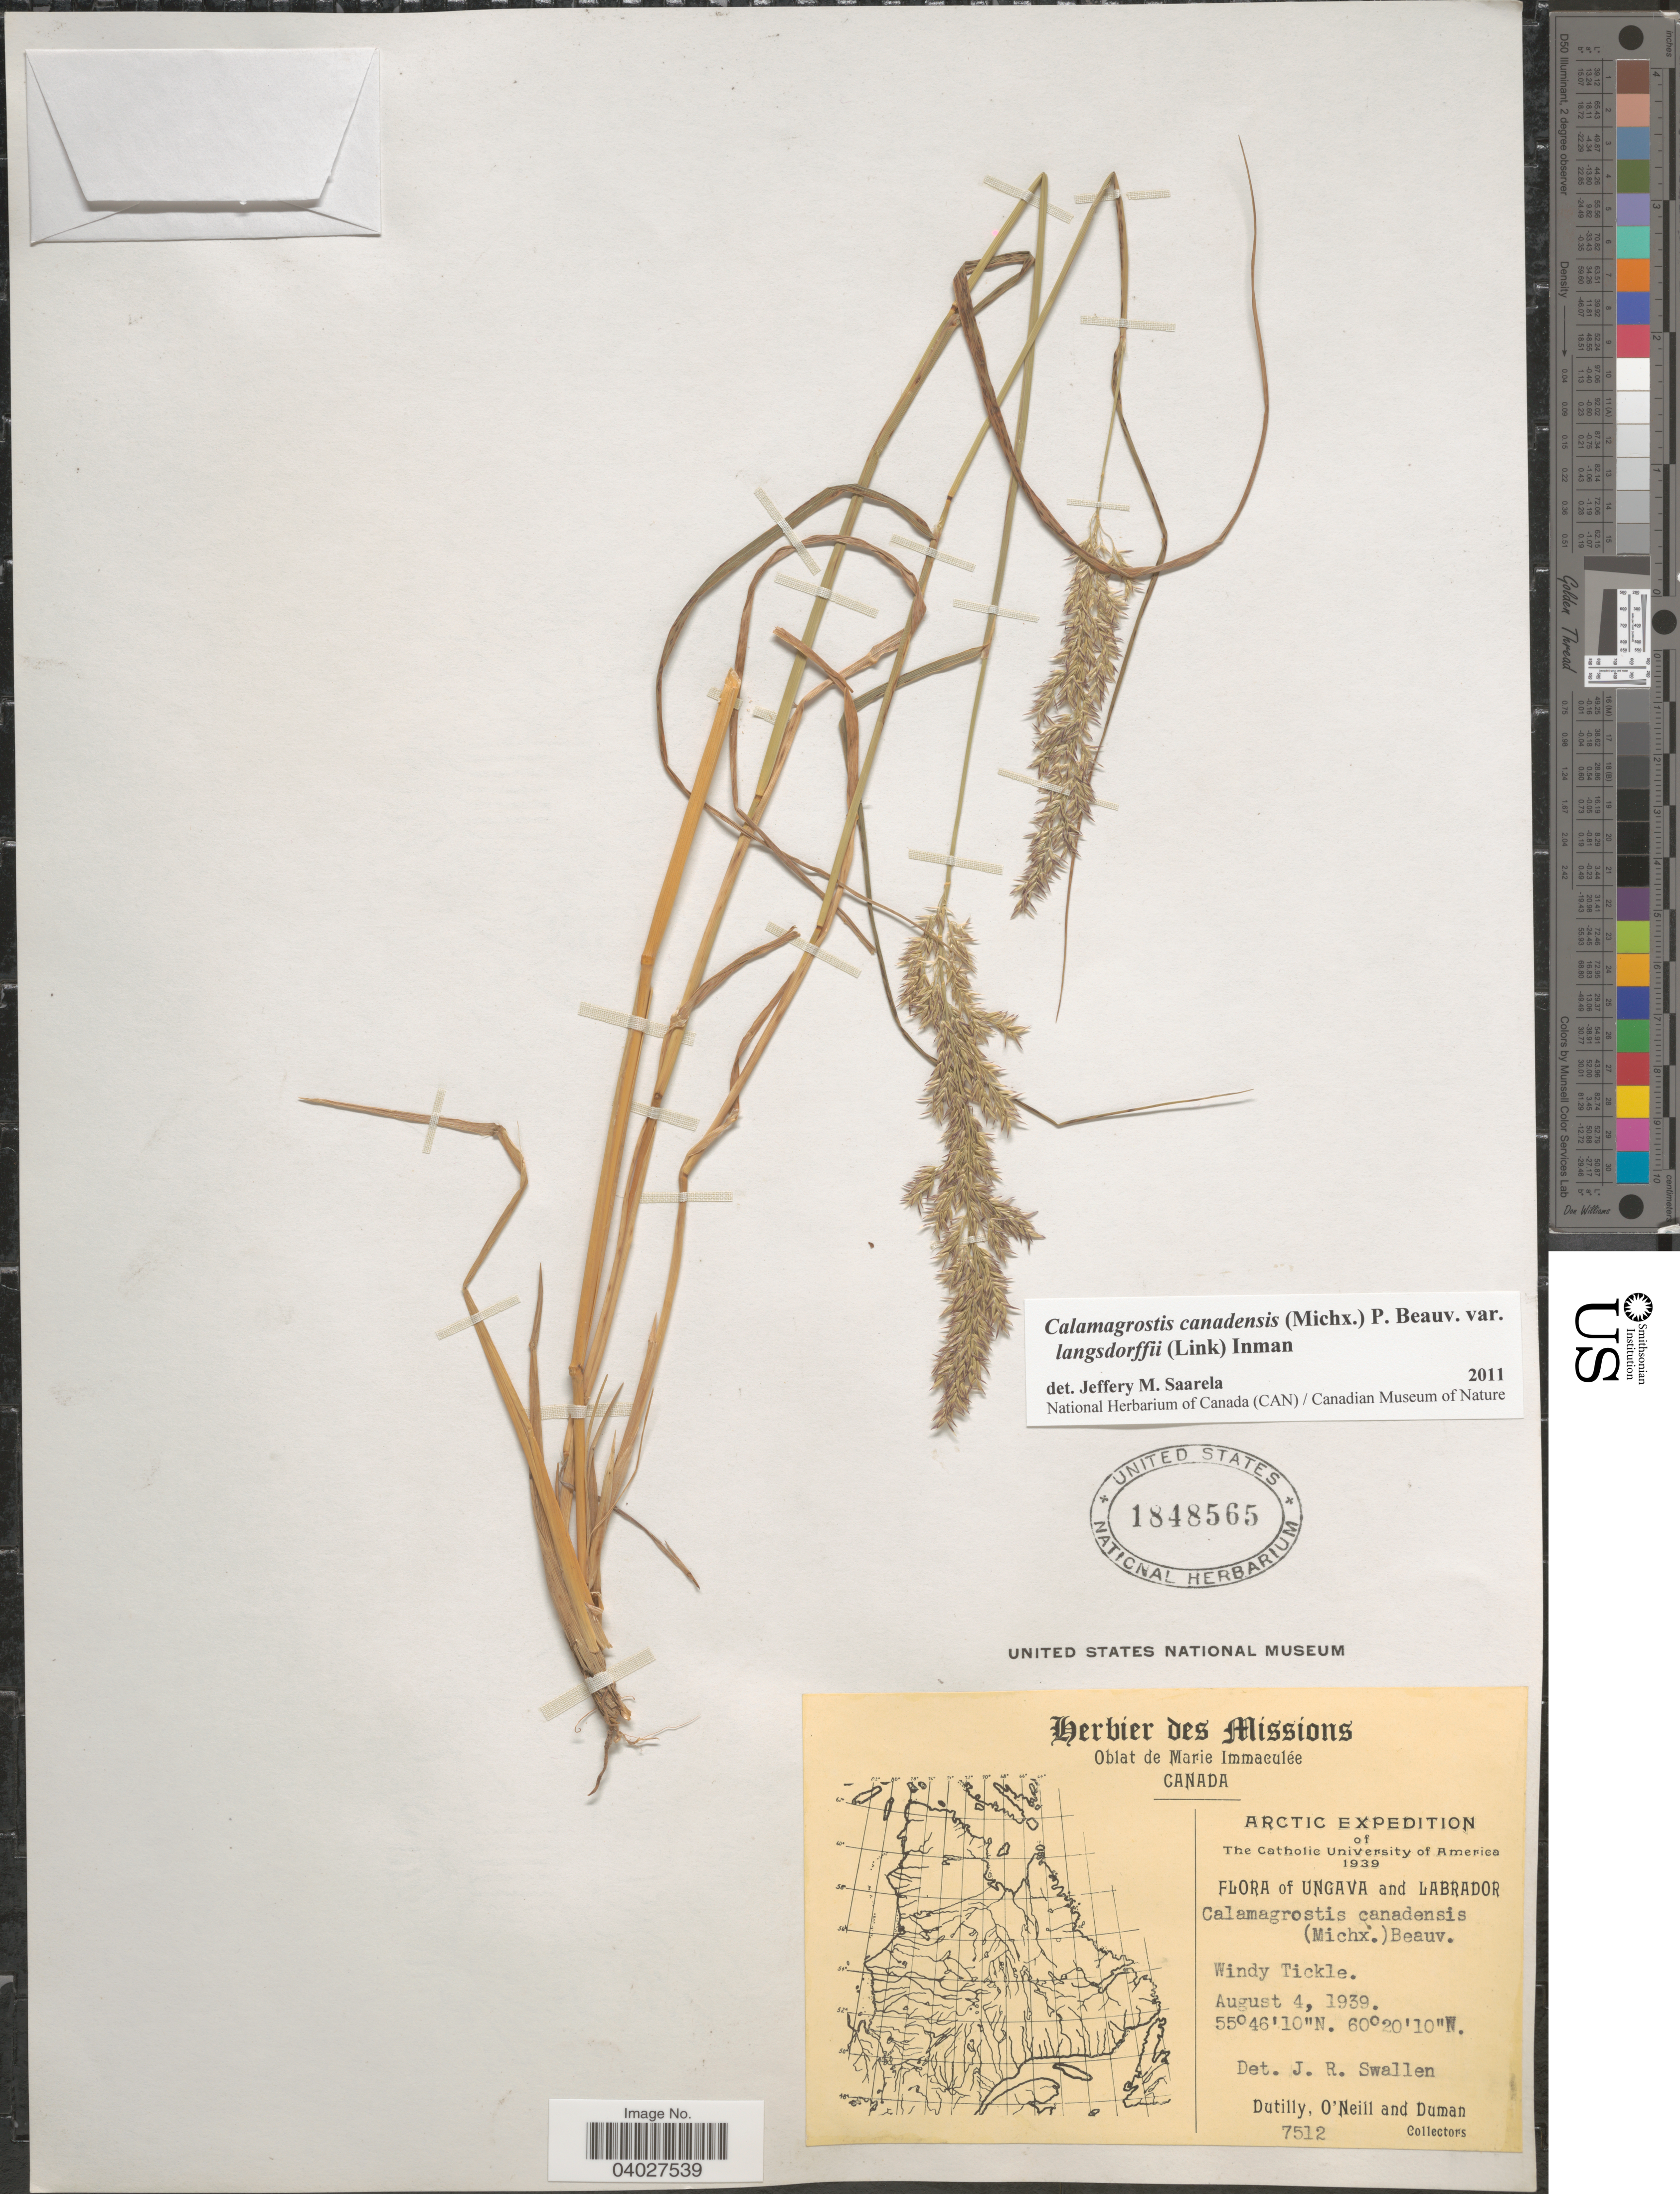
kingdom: Plantae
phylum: Tracheophyta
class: Liliopsida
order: Poales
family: Poaceae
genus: Calamagrostis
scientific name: Calamagrostis canadensis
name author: (Michx.) P. Beauv.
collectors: -. Dutilly, -. O'Neill & -. Duman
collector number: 7512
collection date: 1939-08-04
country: Canada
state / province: Newfoundland and Labrador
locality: Ungava and Labrador. Windy Tickle.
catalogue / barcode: US 1848565